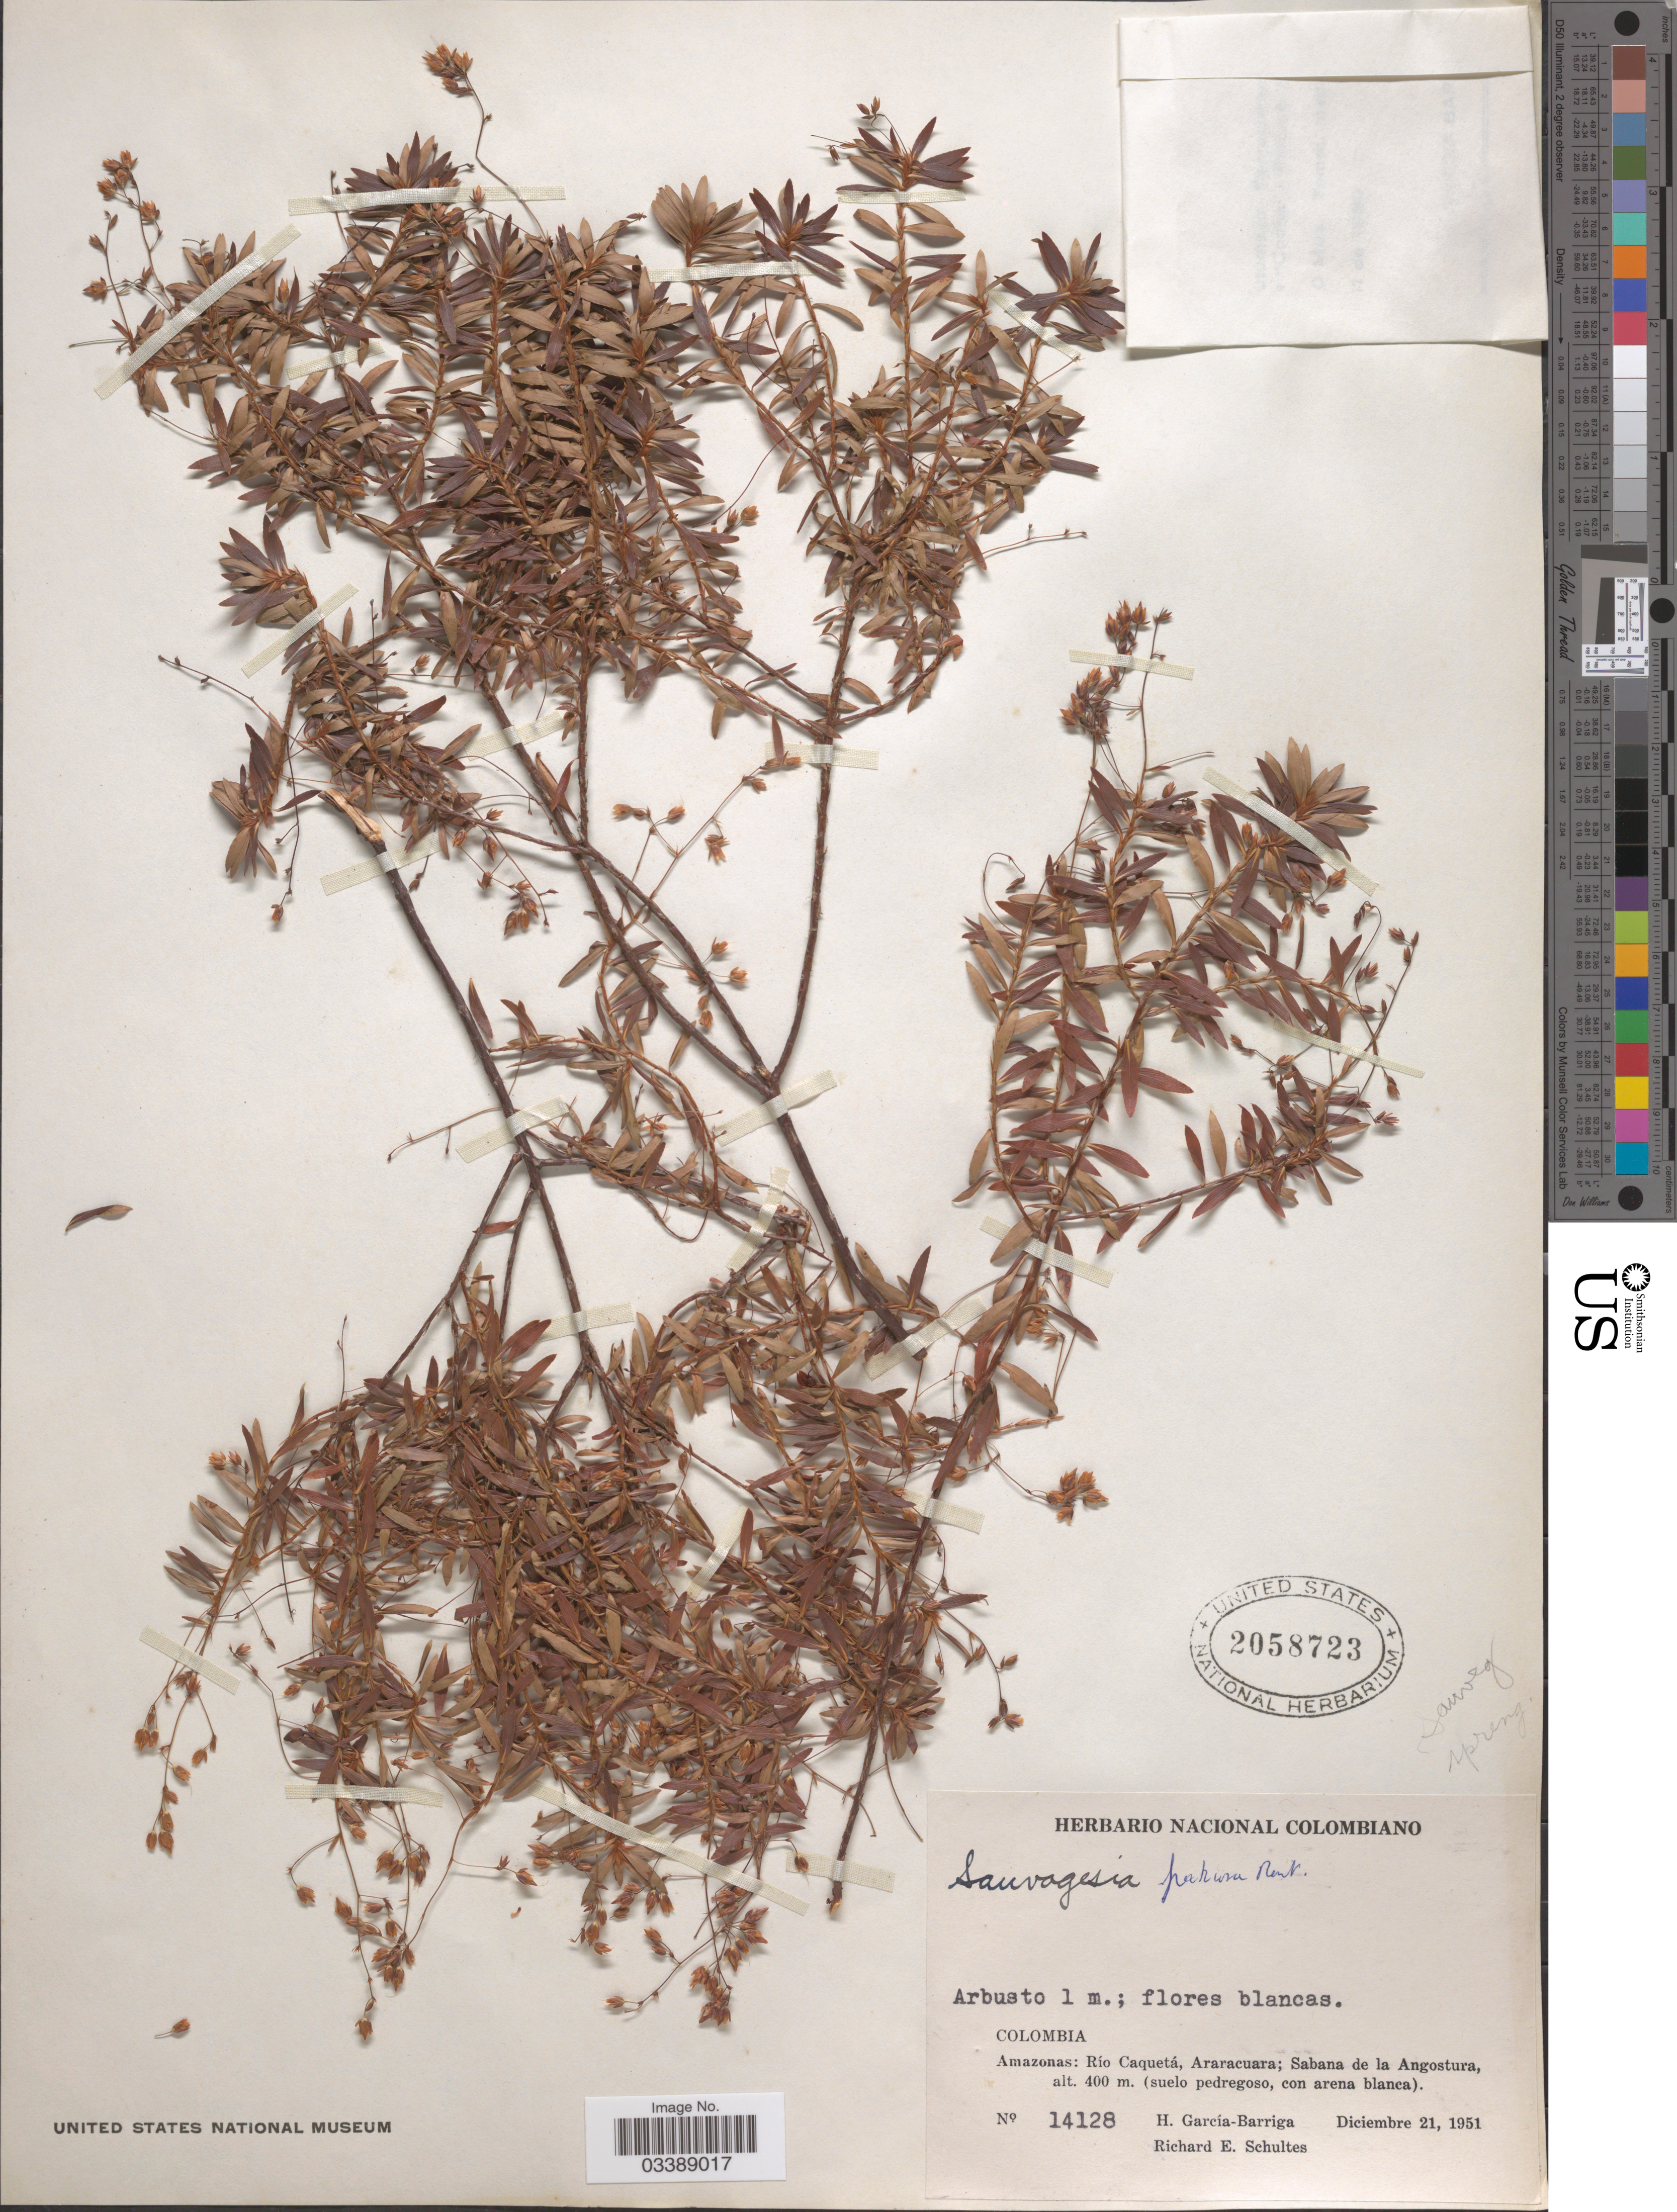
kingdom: Plantae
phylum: Tracheophyta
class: Magnoliopsida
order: Malpighiales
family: Ochnaceae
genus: Sauvagesia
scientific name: Sauvagesia fruticosa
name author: Mart.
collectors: H. García Barriga & R. E. Schultes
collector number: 14128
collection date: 1951-12-21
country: Colombia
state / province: Amazônas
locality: Río Caquetá, Araracuara; Sabana de la Angostura.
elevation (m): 400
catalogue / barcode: US 2058723